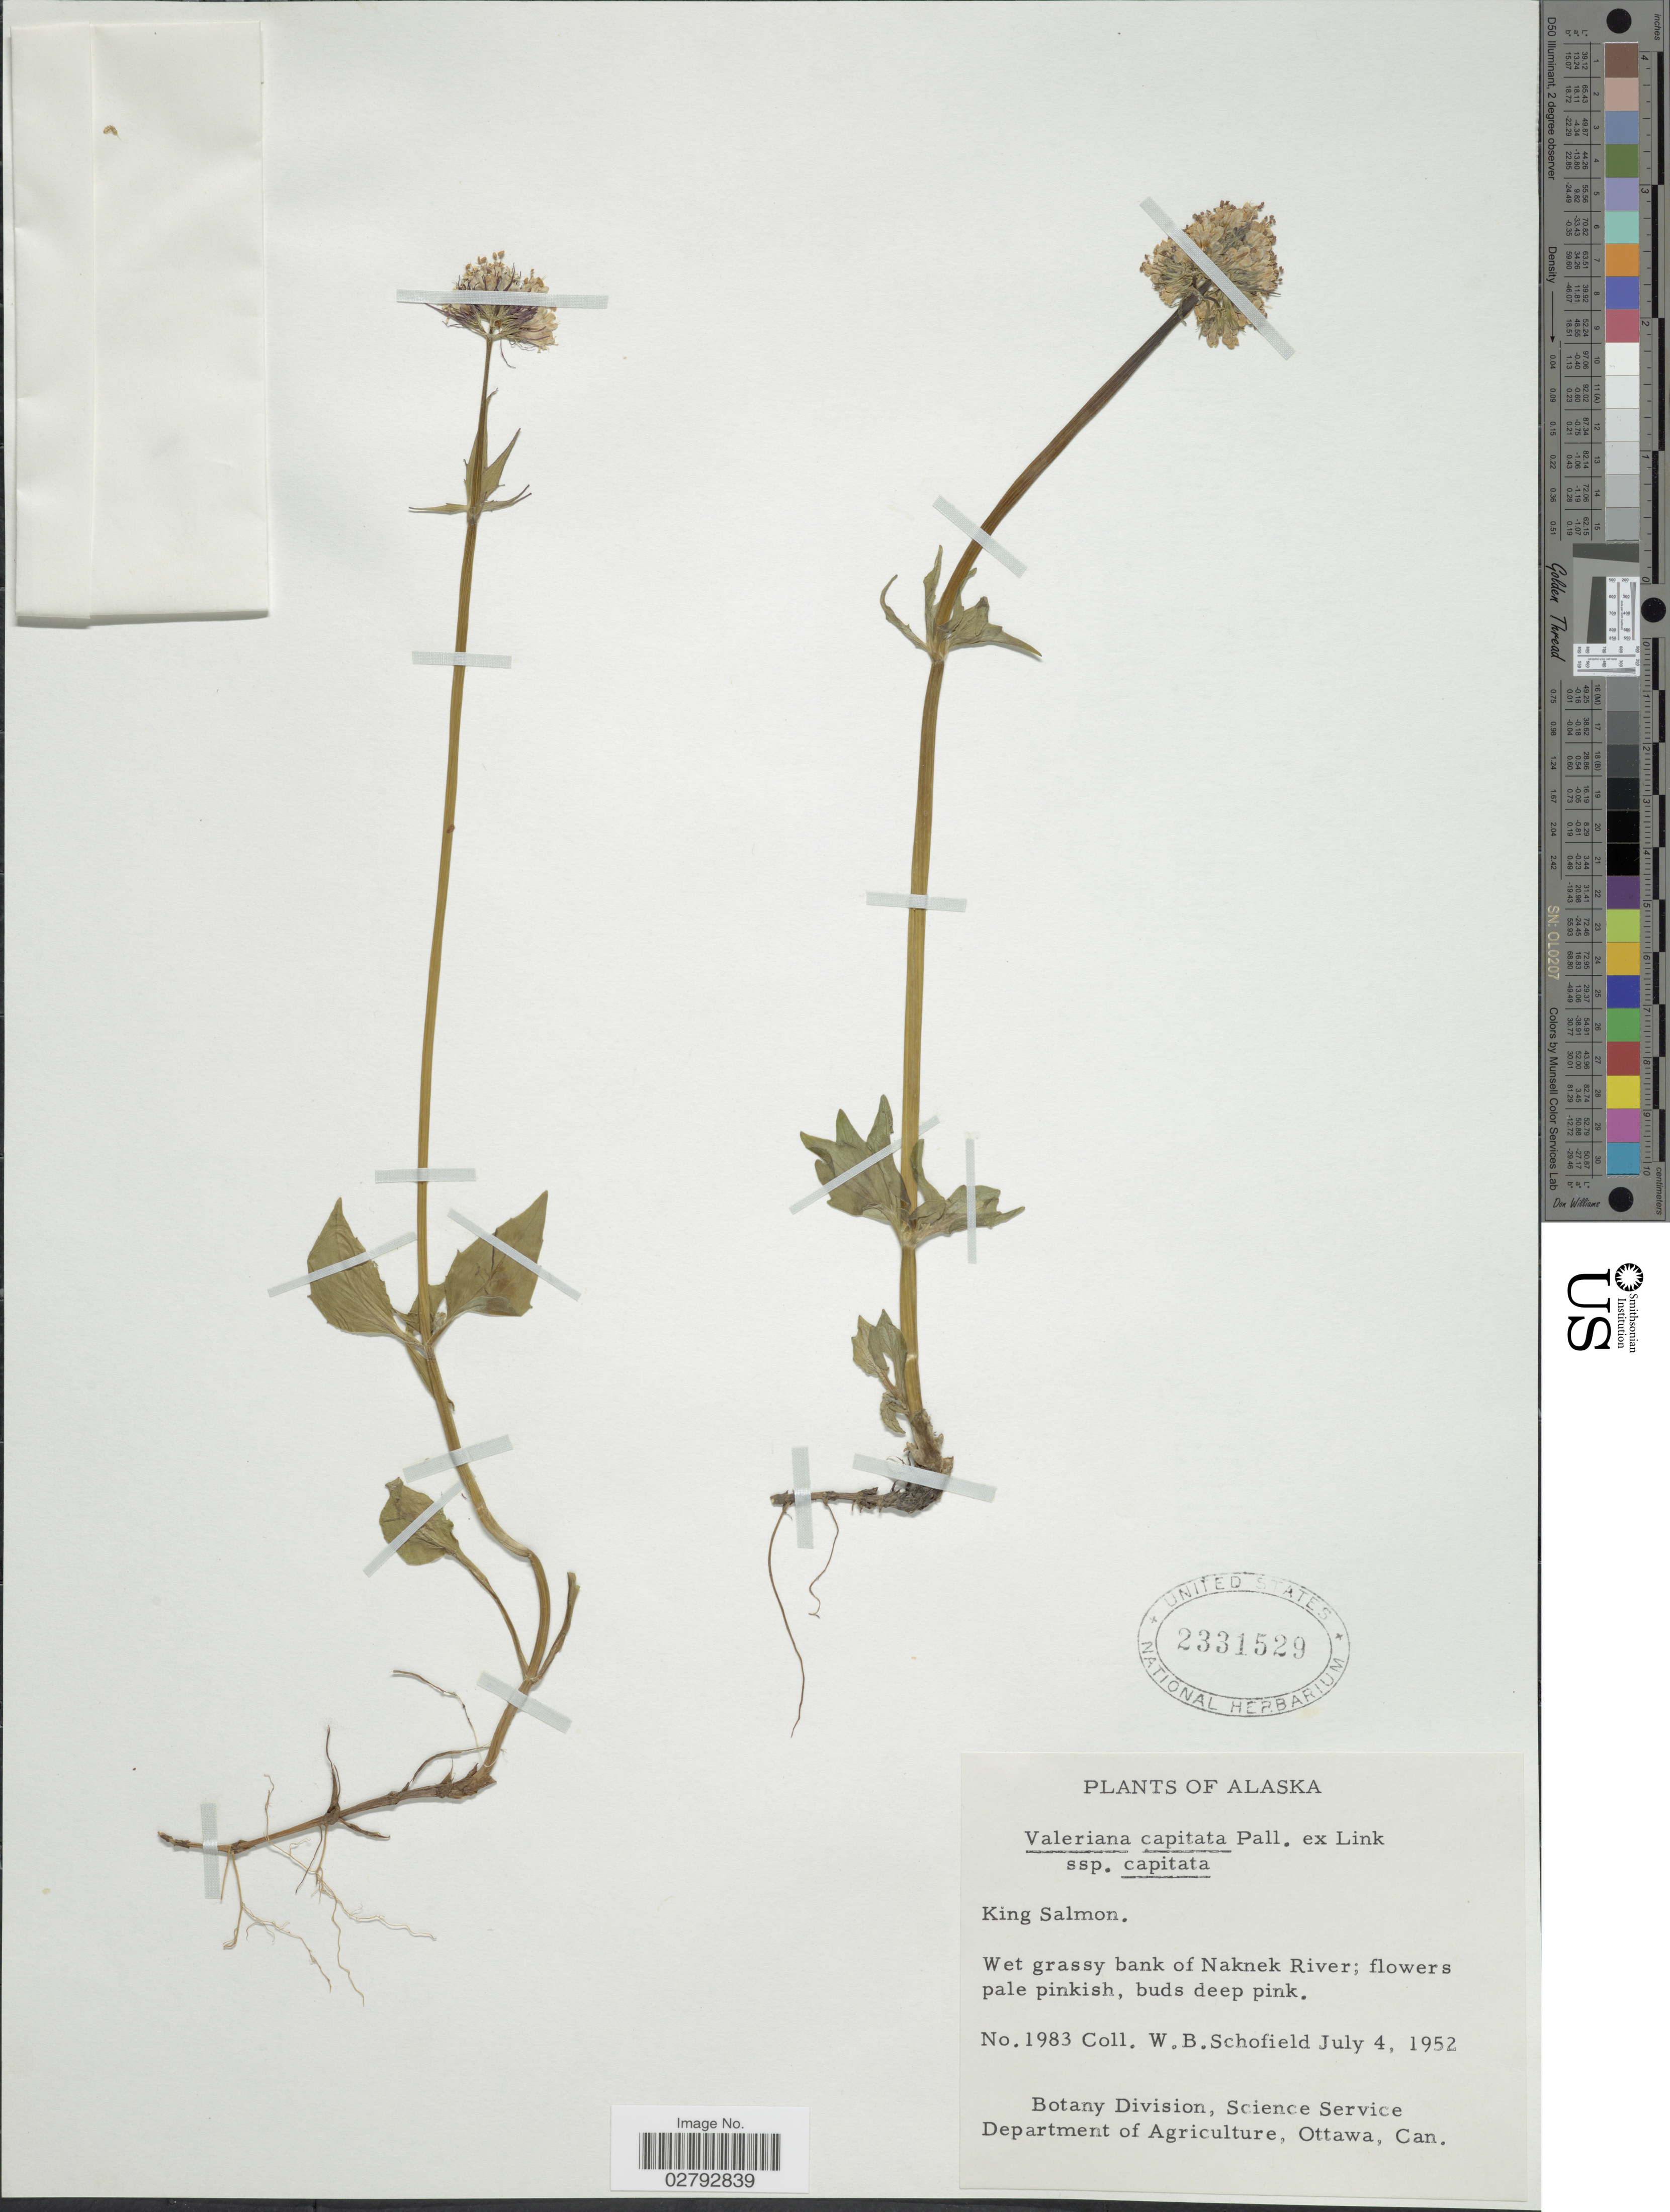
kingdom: Plantae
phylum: Tracheophyta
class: Magnoliopsida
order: Dipsacales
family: Caprifoliaceae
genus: Valeriana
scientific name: Valeriana capitata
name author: Link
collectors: W. Schofield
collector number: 1983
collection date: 1952-07-04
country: United States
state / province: Alaska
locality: King Salmon. Wet grassy bank of Naknek River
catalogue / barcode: US 2331529